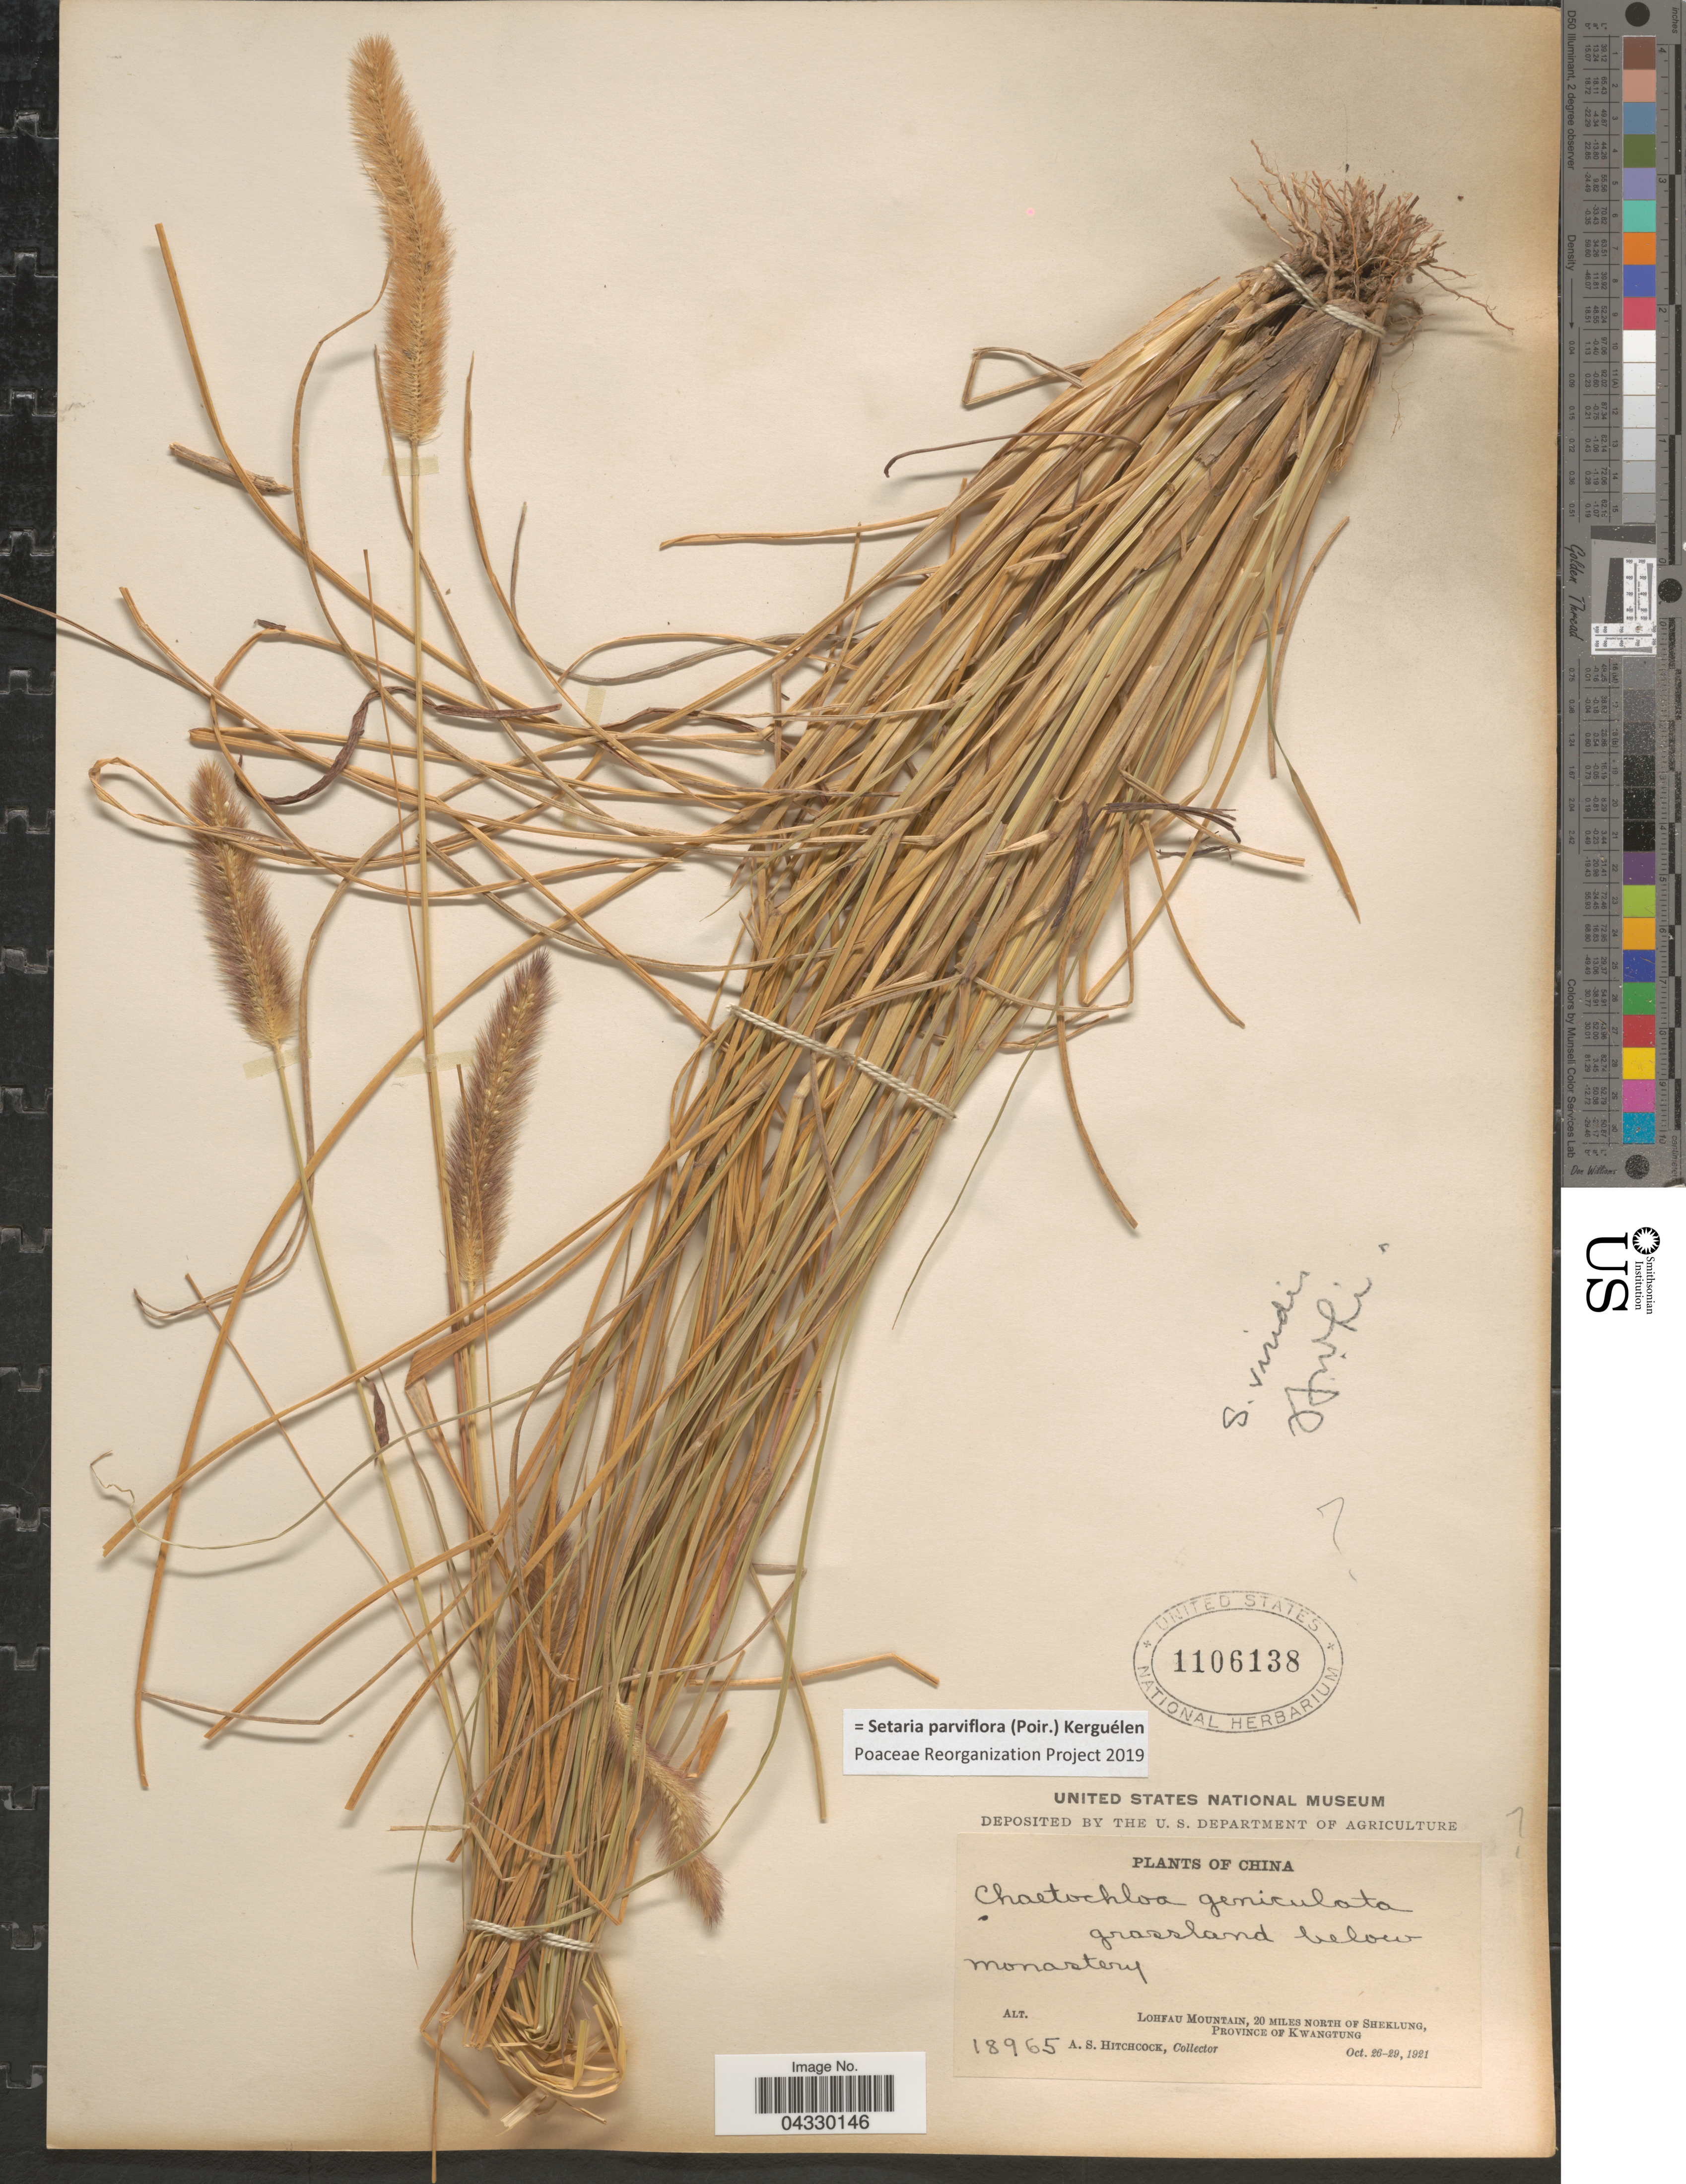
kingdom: Plantae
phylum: Tracheophyta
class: Liliopsida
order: Poales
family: Poaceae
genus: Setaria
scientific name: Setaria parviflora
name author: (Poir.) Kerguélen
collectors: A. S. Hitchcock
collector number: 18965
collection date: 1921-10-26/1921-10-29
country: China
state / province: Guangdong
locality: Lohfau Mountain, 20 miles north of Sheklung, Province of Kwangtung.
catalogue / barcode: US 1106138